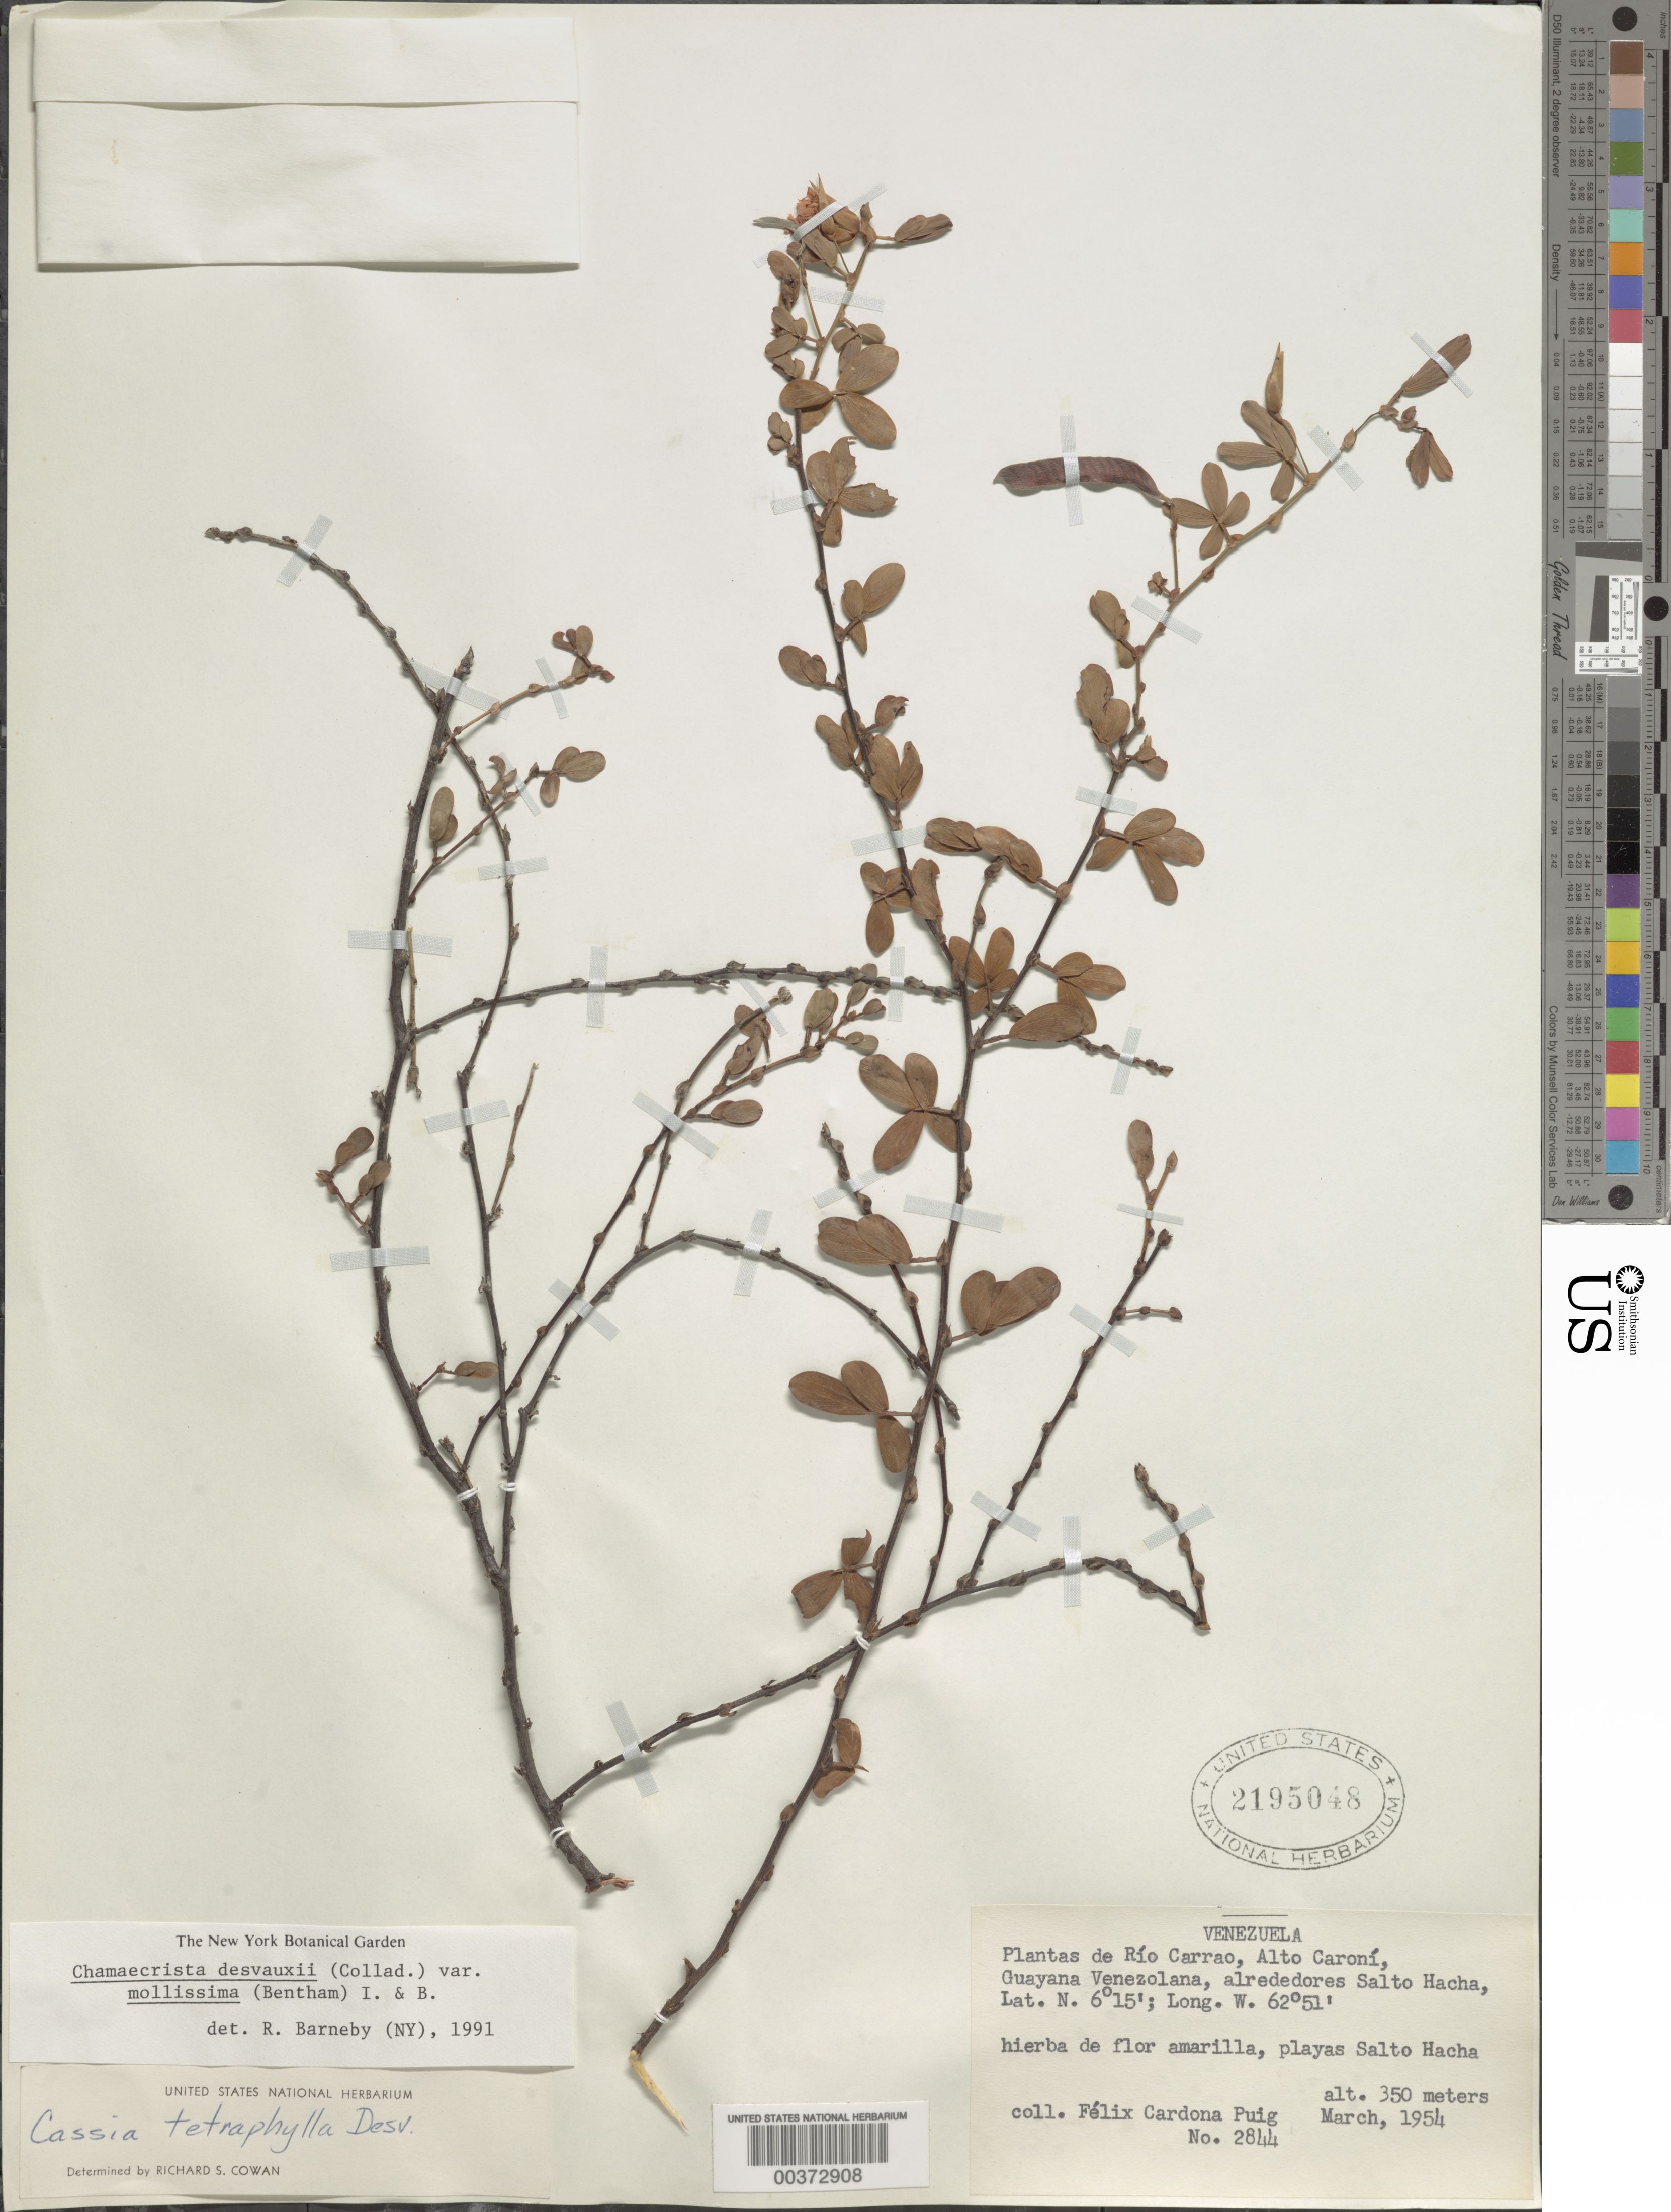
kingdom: Plantae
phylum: Tracheophyta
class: Magnoliopsida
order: Fabales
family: Fabaceae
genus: Chamaecrista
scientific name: Chamaecrista desvauxii var. mollissima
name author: (Benth.) H.S. Irwin & Barneby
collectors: F. Cardona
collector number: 2844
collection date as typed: Mar 1954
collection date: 1954-03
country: Venezuela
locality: Rio carrado, alto caroni, guayan venzolana, arededores salto hacha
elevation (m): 350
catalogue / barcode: US 2195048